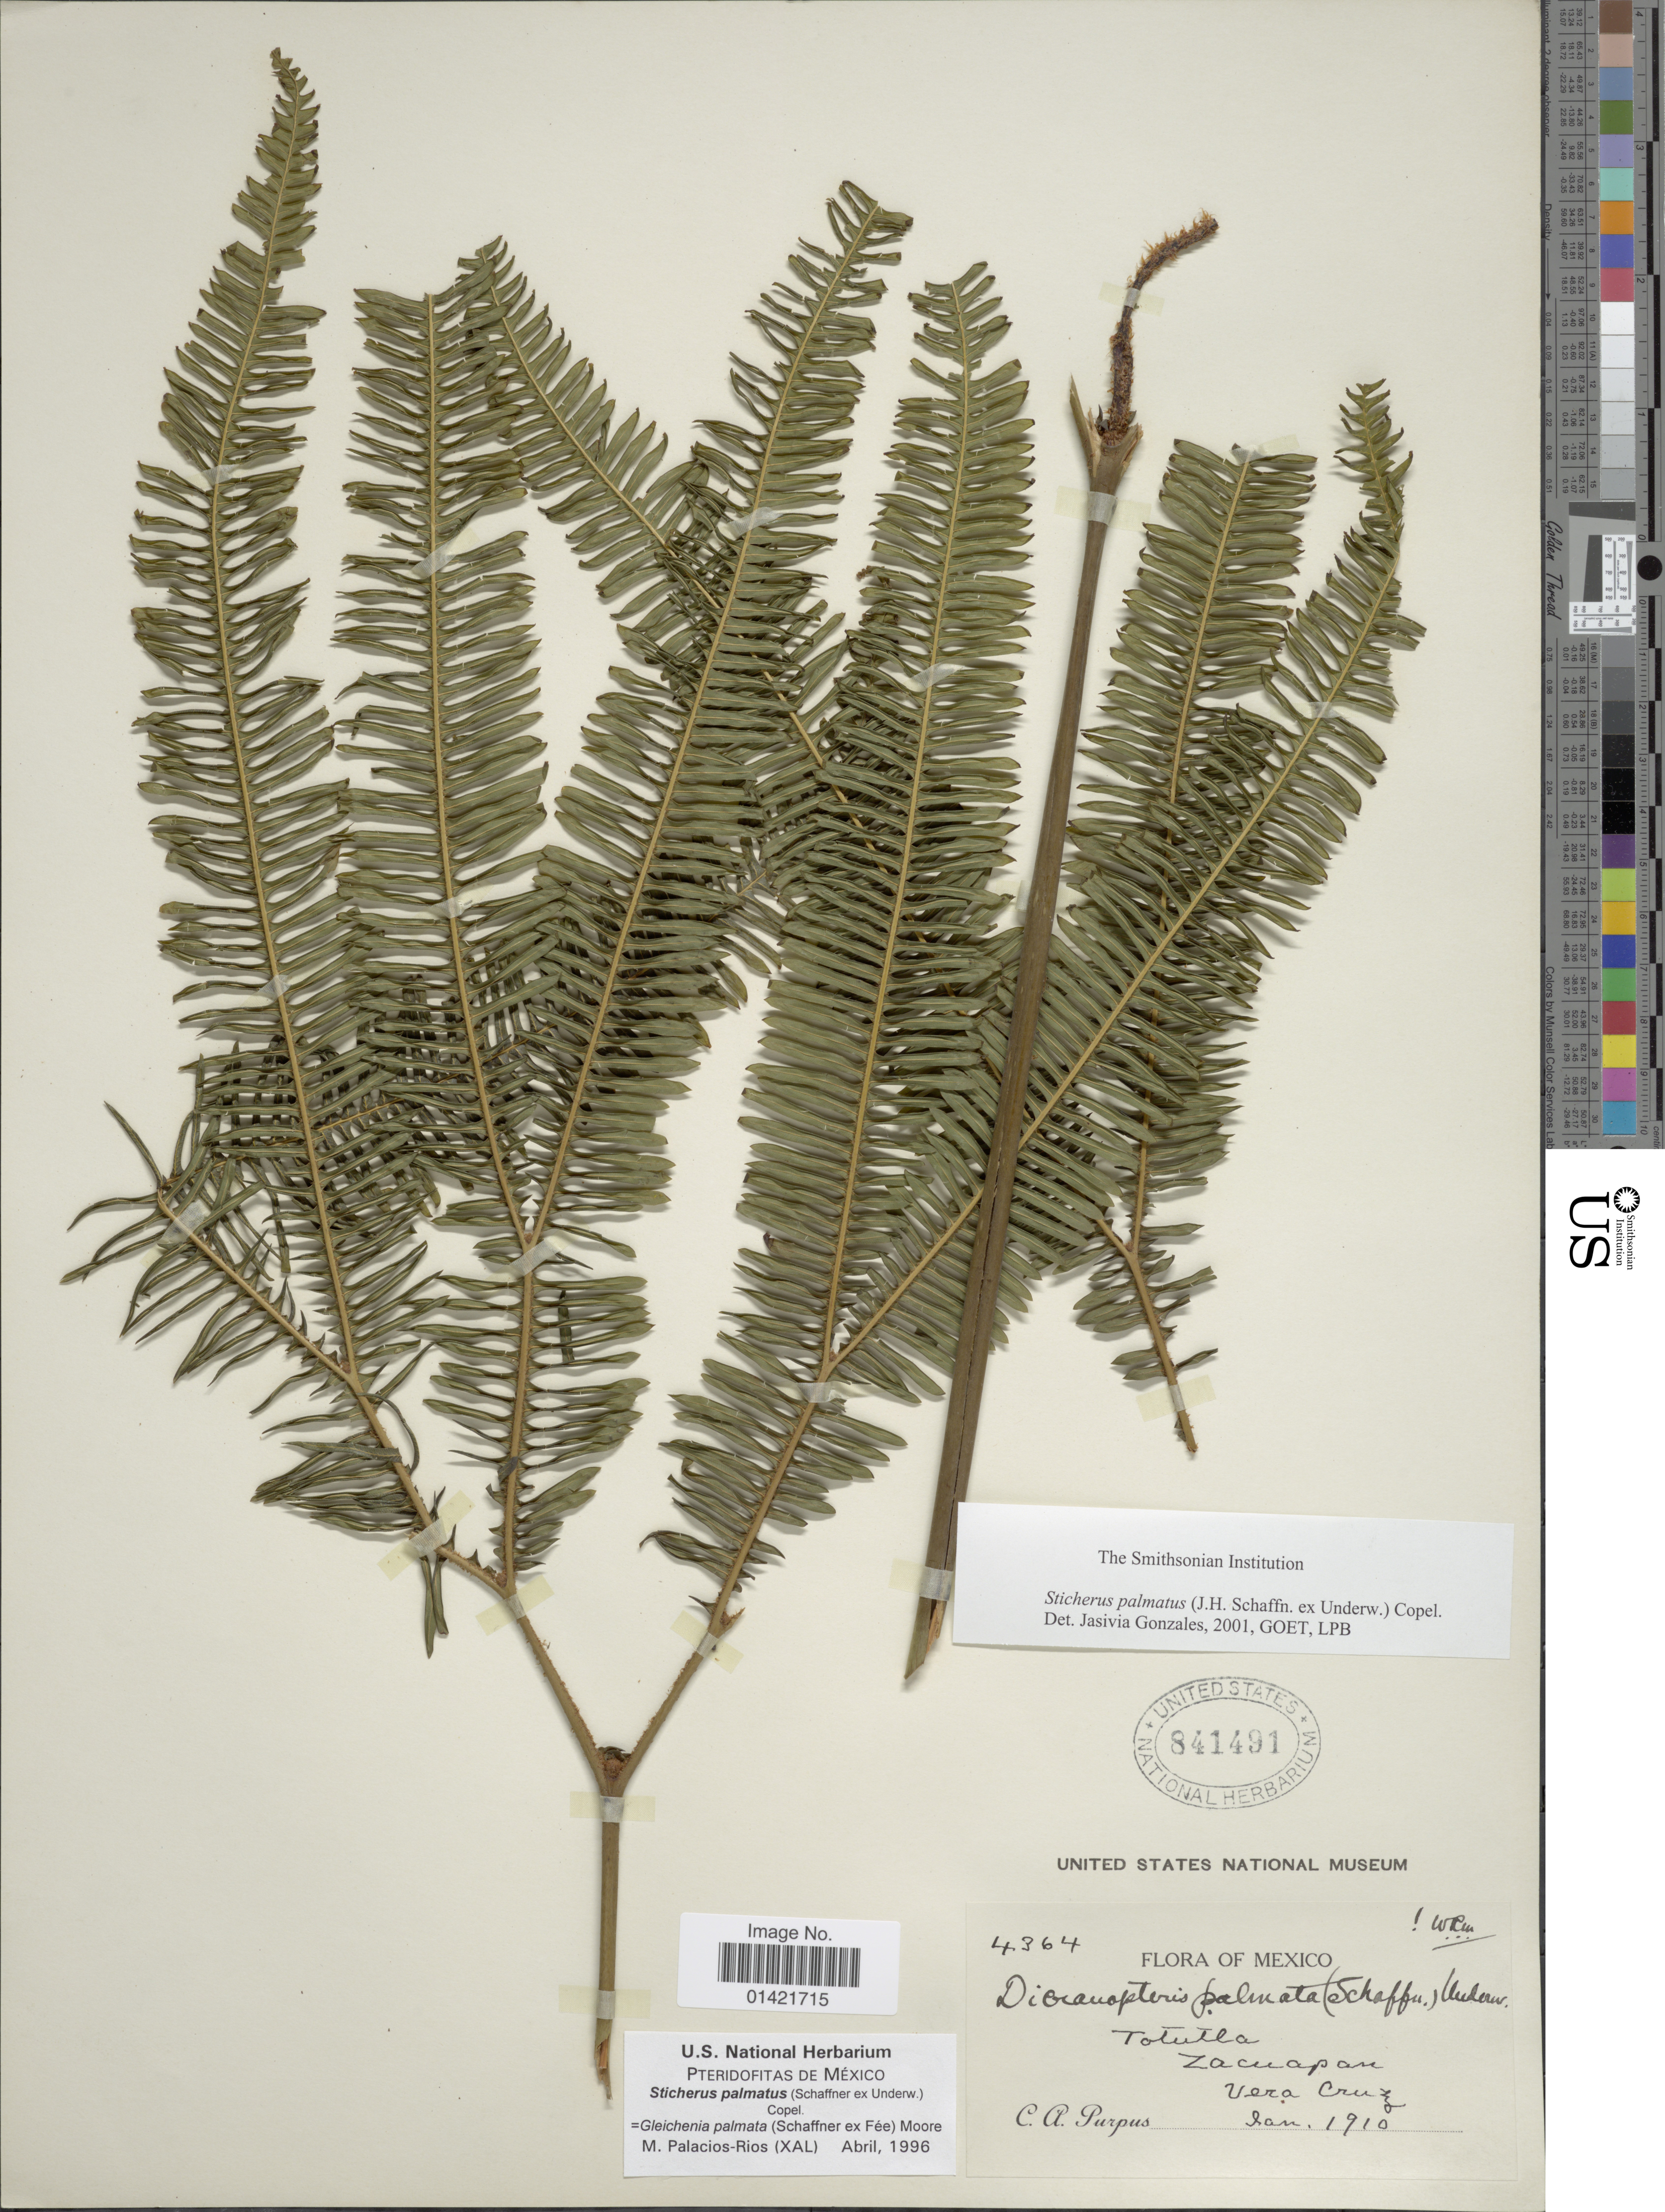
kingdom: Plantae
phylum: Tracheophyta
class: Polypodiopsida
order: Gleicheniales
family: Gleicheniaceae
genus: Sticherus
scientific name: Sticherus furcatus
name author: (L.) Ching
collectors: C. A. Purpus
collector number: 4364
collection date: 1910-01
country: Mexico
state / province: Veracruz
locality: Totutla. Zacuapan. Vera Cruz.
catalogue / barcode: US 841491